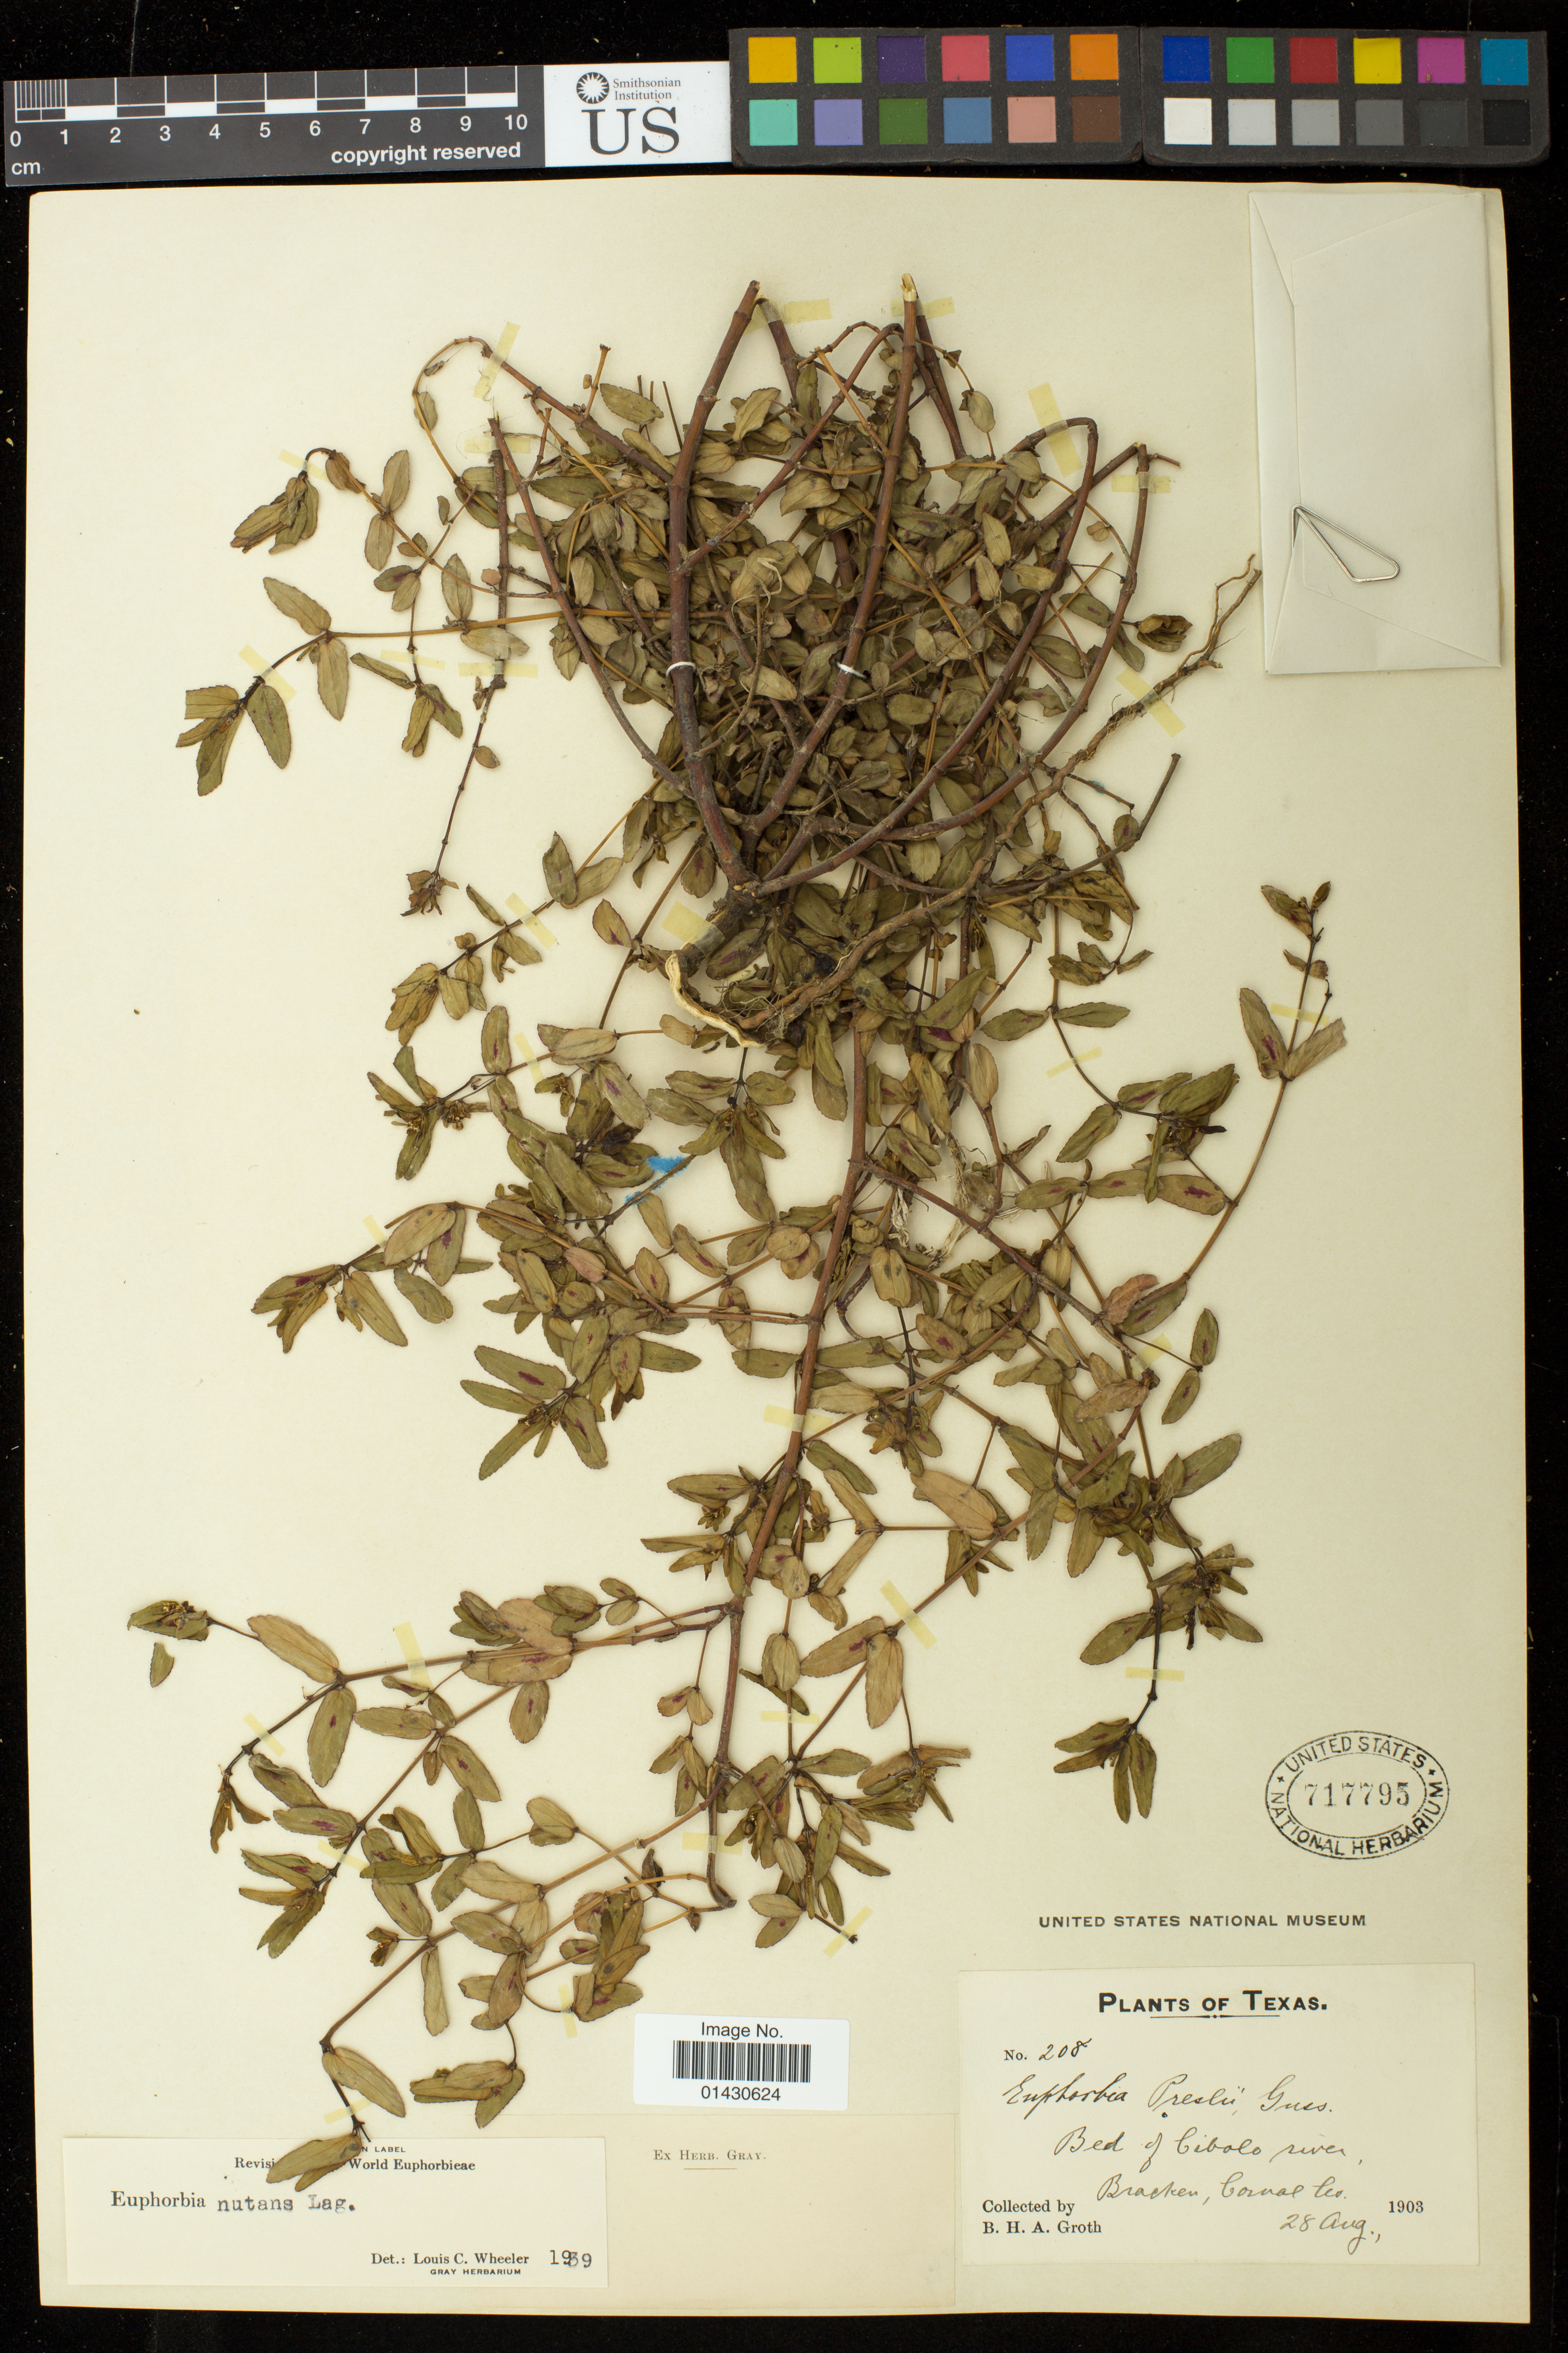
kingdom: Plantae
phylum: Tracheophyta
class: Magnoliopsida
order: Malpighiales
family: Euphorbiaceae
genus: Euphorbia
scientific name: Euphorbia maculata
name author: L.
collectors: B. Groth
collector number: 208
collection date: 1903-08-28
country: United States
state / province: Texas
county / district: Comal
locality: Cibolo river; Bracken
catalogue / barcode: US 717795